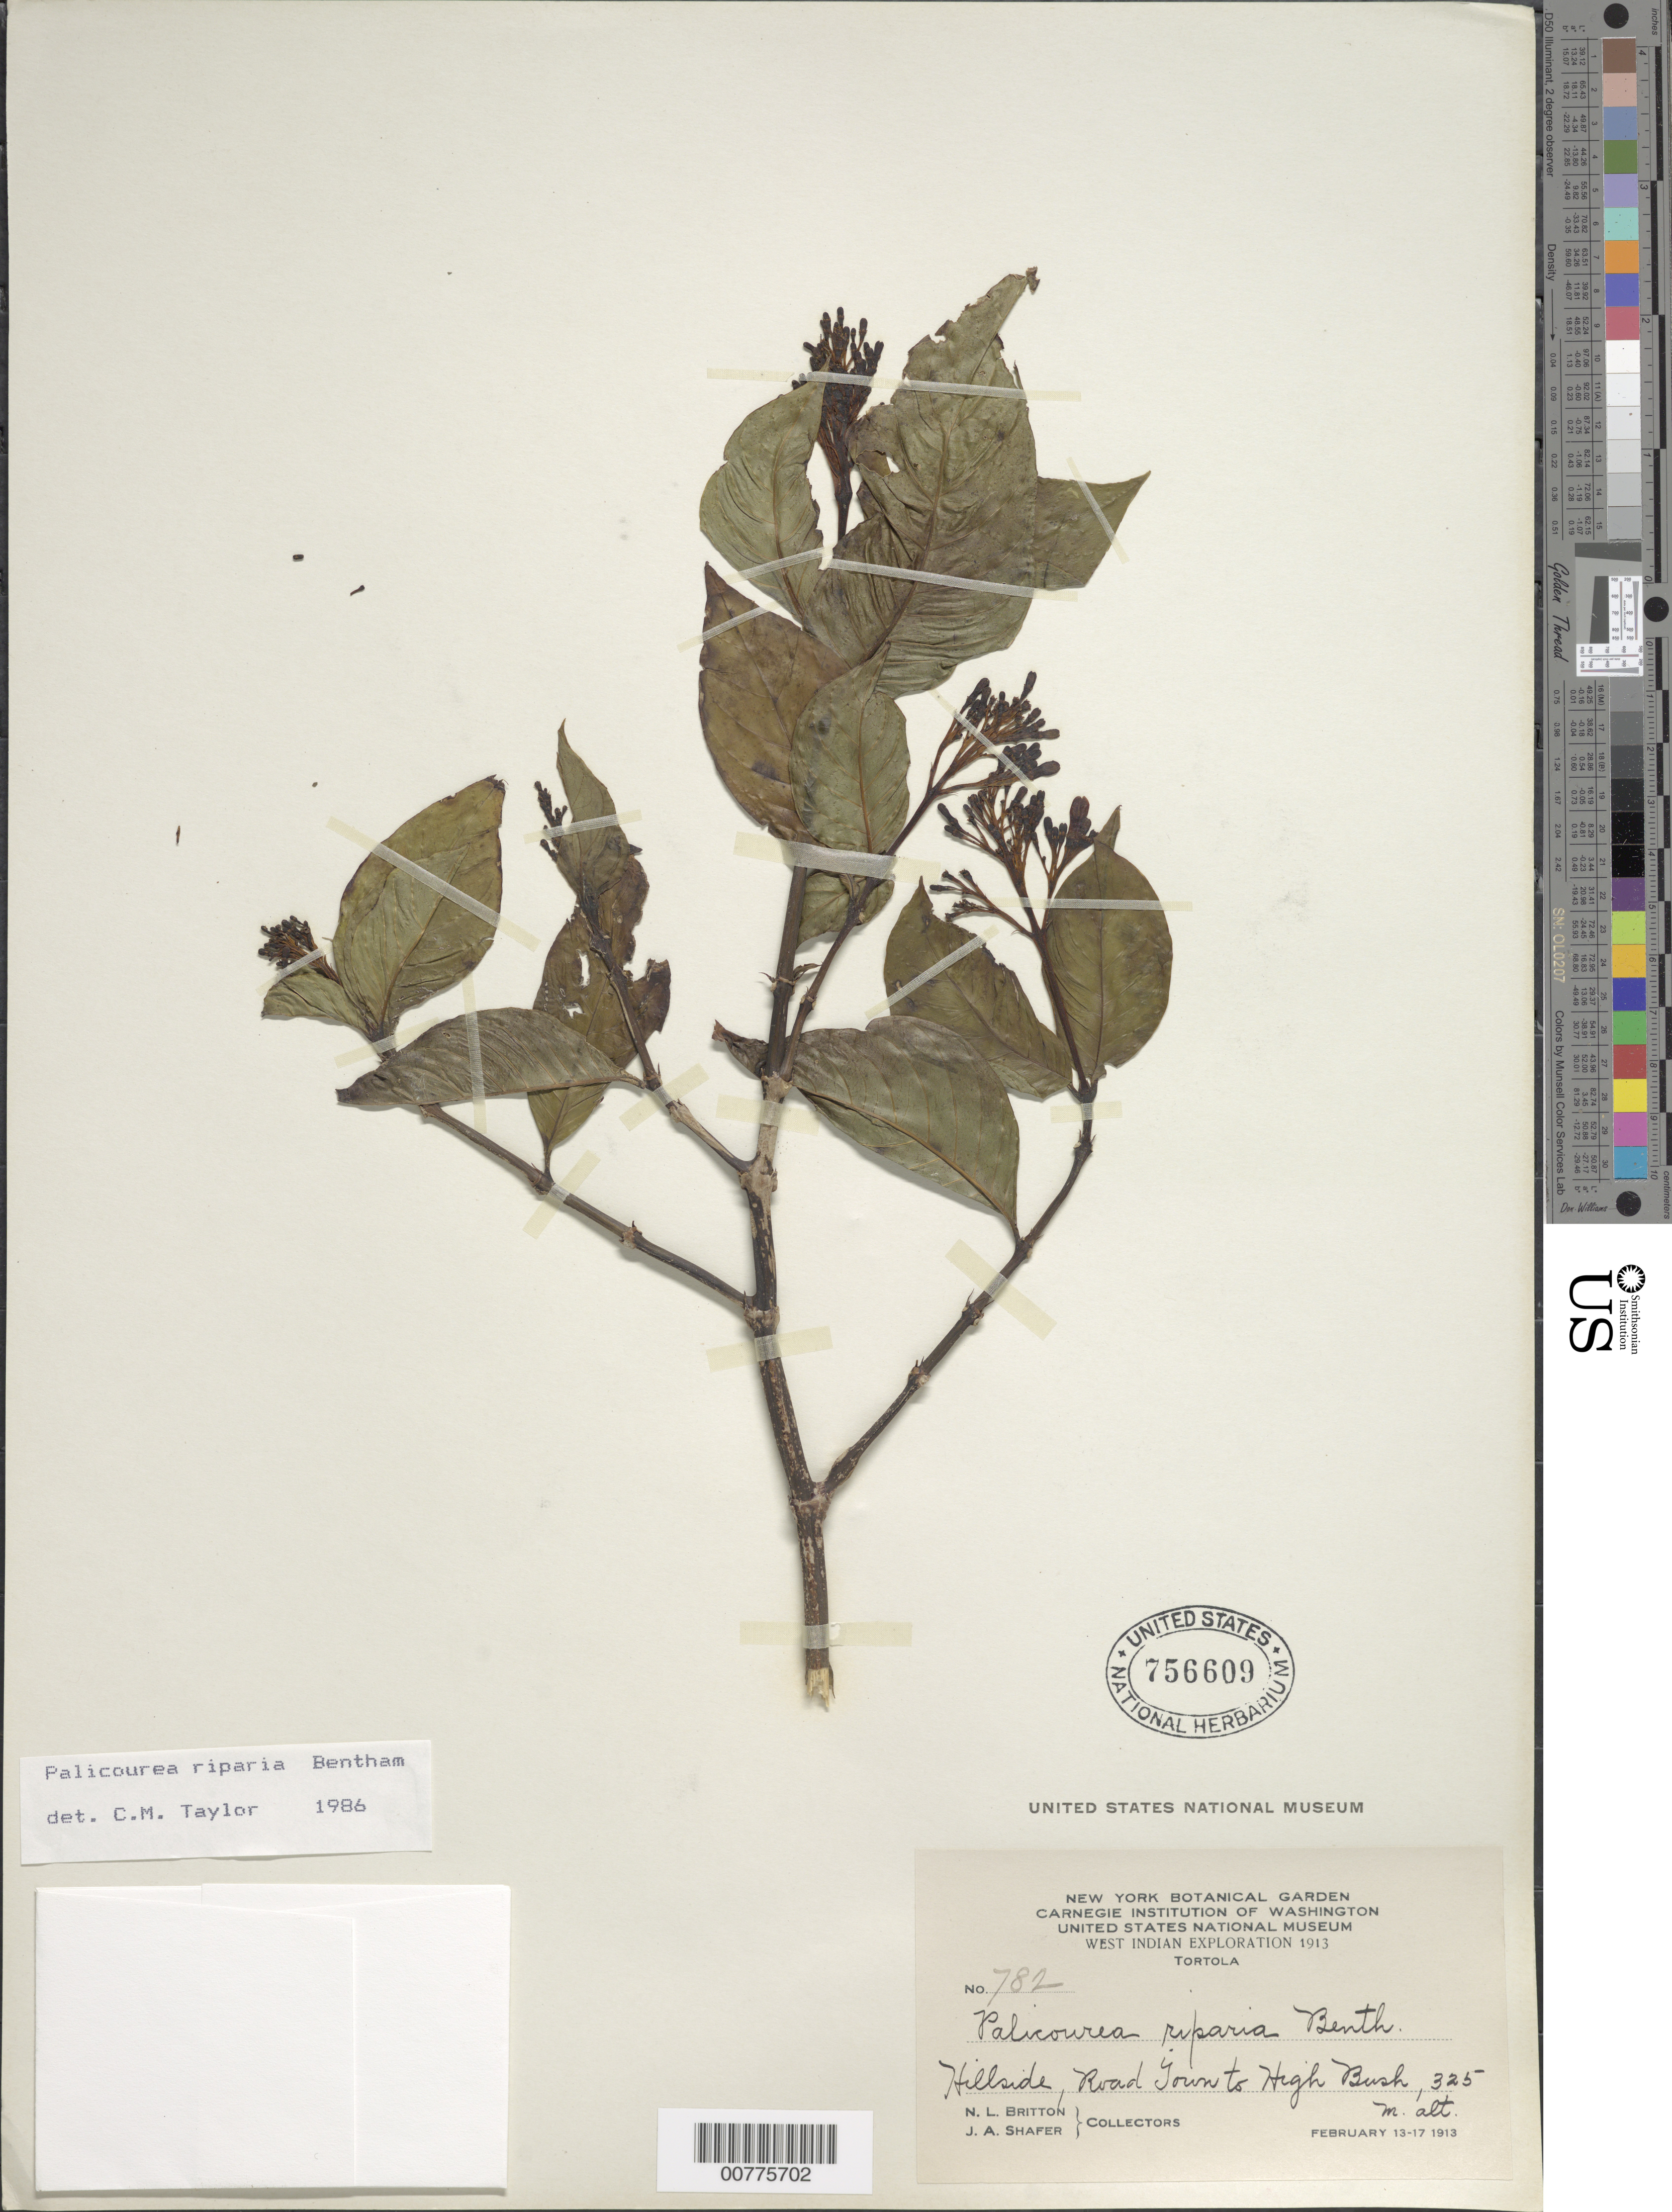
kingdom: Plantae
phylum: Tracheophyta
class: Magnoliopsida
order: Gentianales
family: Rubiaceae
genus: Palicourea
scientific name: Palicourea croceoides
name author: Desv. ex Ham.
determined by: Taylor, Charlotte M.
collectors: N. Britton & J. A. Shafer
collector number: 782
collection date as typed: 13 Feb 1913 to 17 Feb 1913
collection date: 1913-02-13/1913-02-17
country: British Virgin Islands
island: Tortola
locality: Hillside, Road Town to High Bush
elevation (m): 325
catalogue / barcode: US 756609